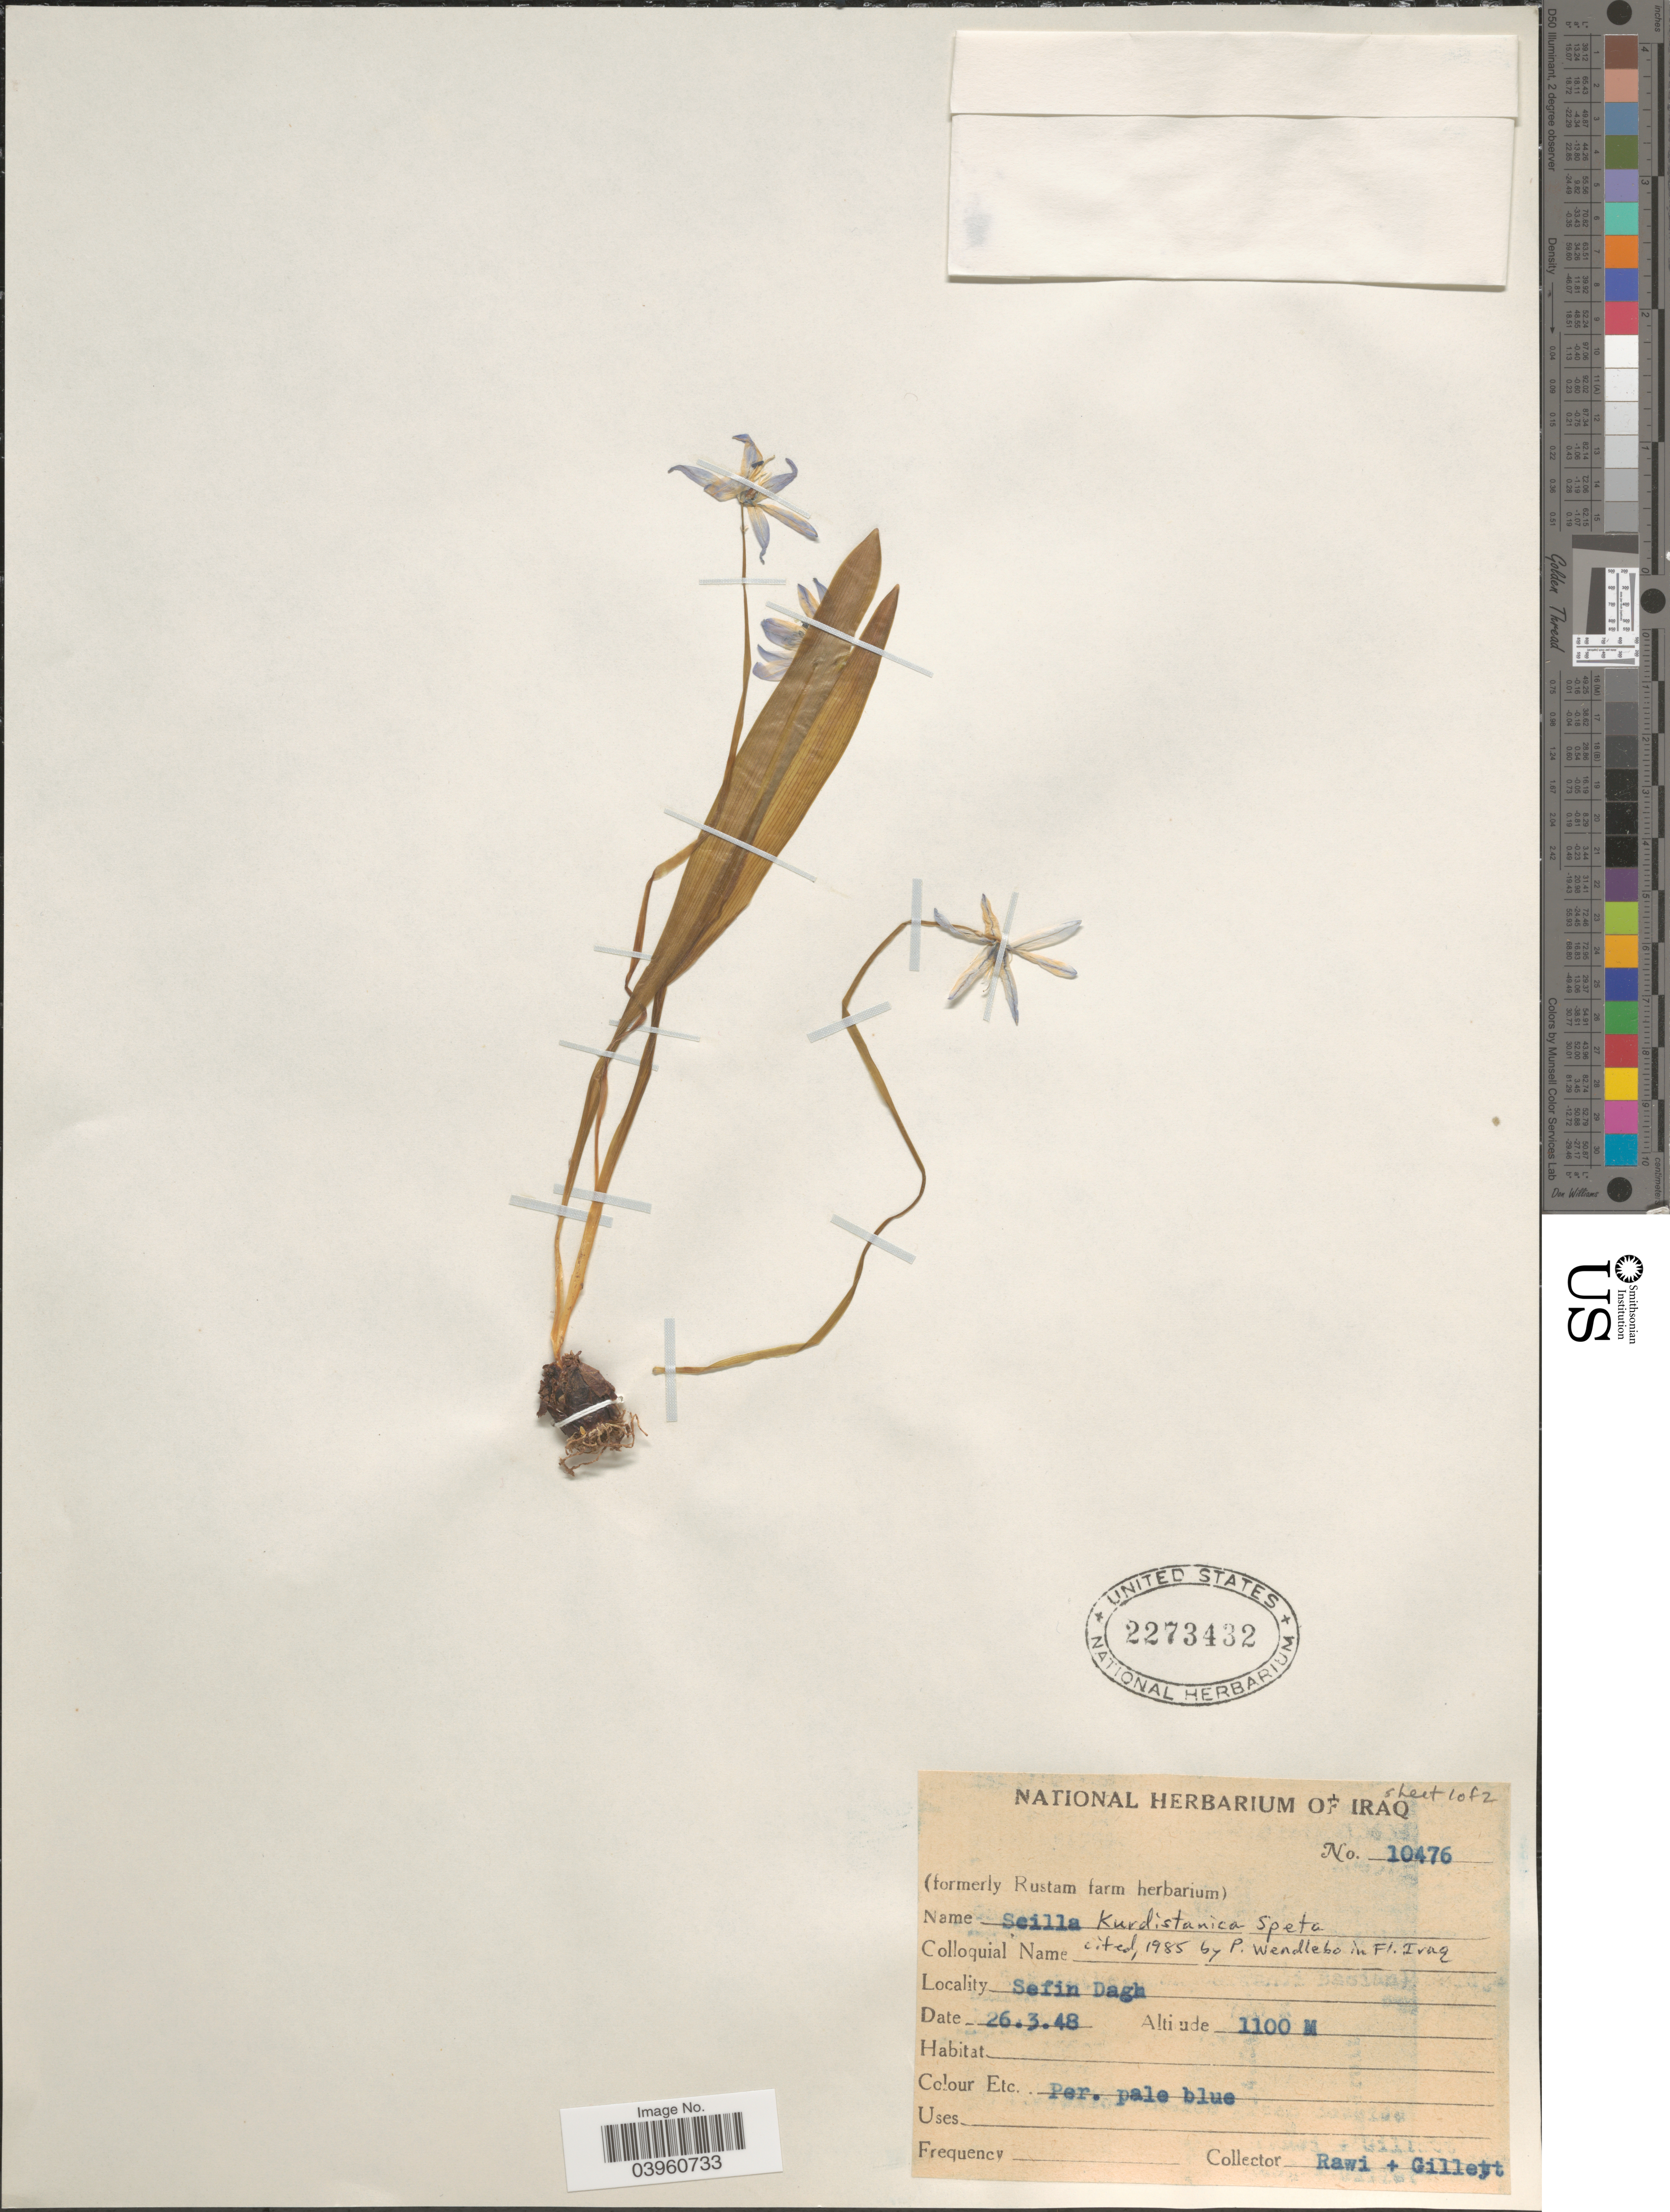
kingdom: Plantae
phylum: Tracheophyta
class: Liliopsida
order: Asparagales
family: Asparagaceae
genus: Scilla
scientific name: Scilla kurdistanica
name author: Speta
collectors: -. Rawi & Gillett, --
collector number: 10476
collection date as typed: Transcribed d/m/y: 26/3/48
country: Iraq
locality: Sefin Dagh.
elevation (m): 1100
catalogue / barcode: US 2273432